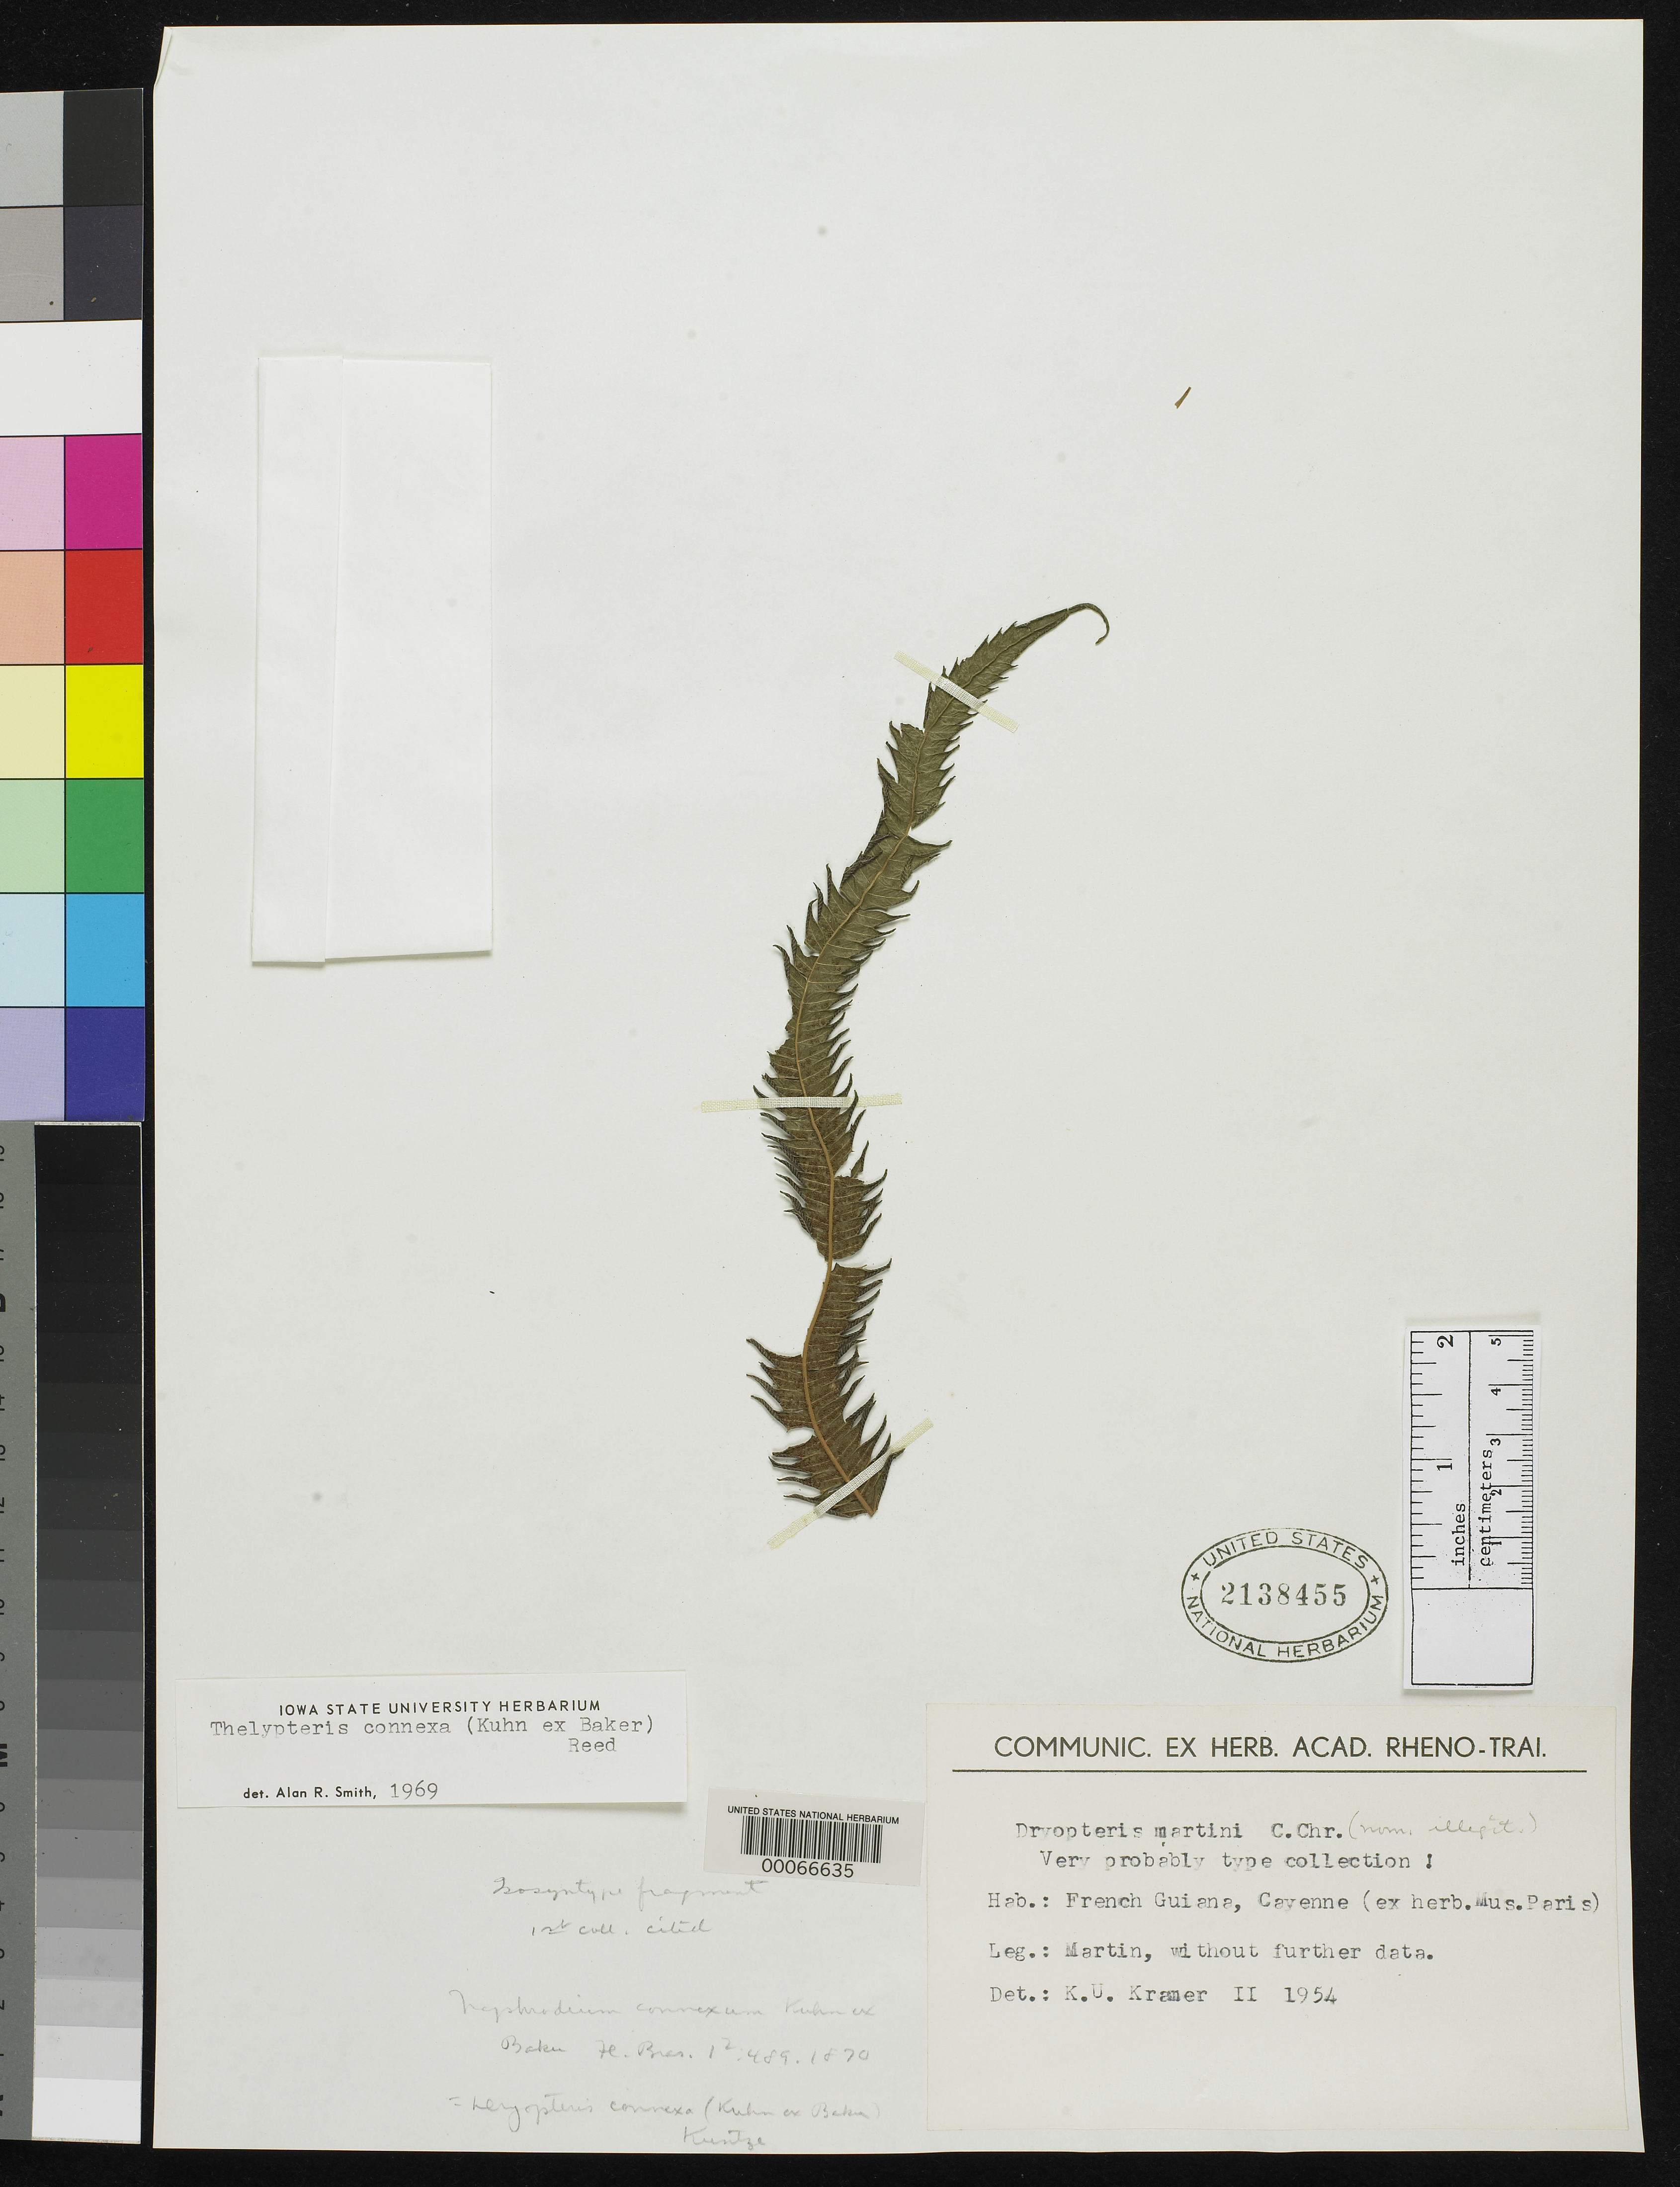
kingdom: Plantae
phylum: Tracheophyta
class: Polypodiopsida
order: Polypodiales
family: Dryopteridaceae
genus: Nephrodium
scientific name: Nephrodium convexum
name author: Kuhn ex Baker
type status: Isosyntype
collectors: Martin, --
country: French Guiana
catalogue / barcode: US 2138455